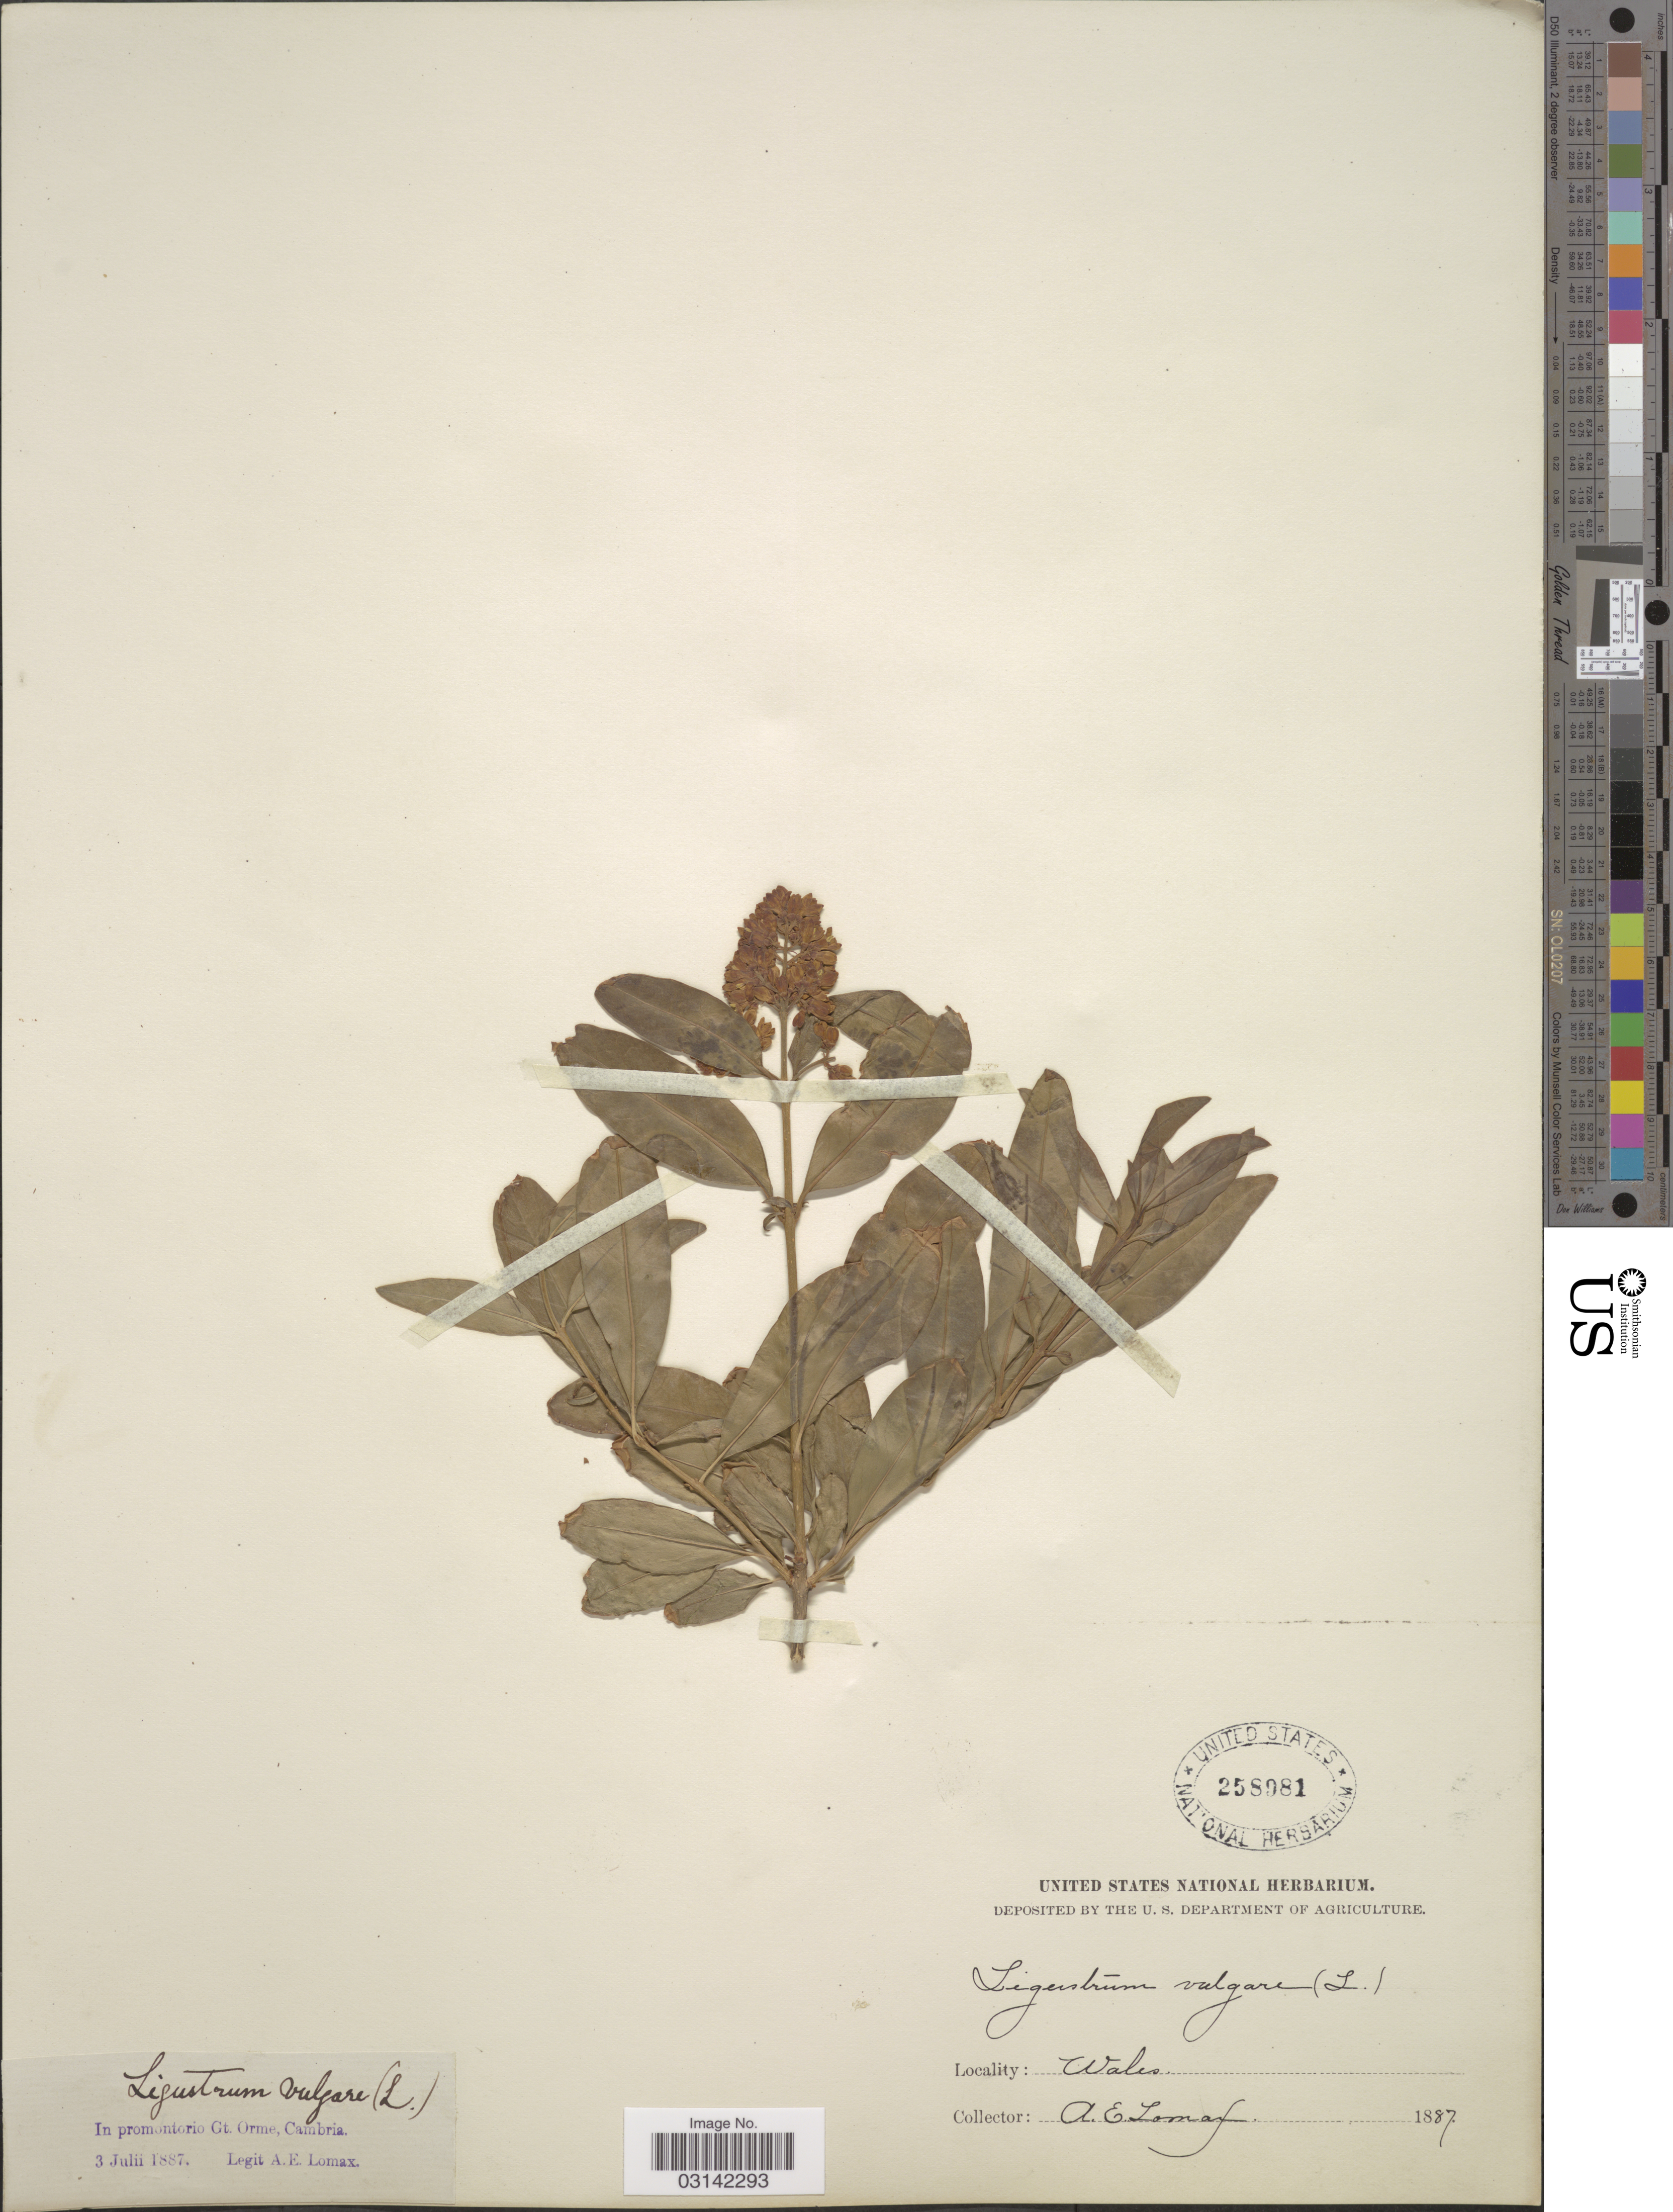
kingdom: Plantae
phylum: Tracheophyta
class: Magnoliopsida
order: Lamiales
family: Oleaceae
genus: Ligustrum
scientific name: Ligustrum vulgare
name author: L.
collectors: A. Lomax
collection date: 1887-07-03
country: United Kingdom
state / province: Wales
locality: In promontorio Gt. Orme, Cambria.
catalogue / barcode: US 258981